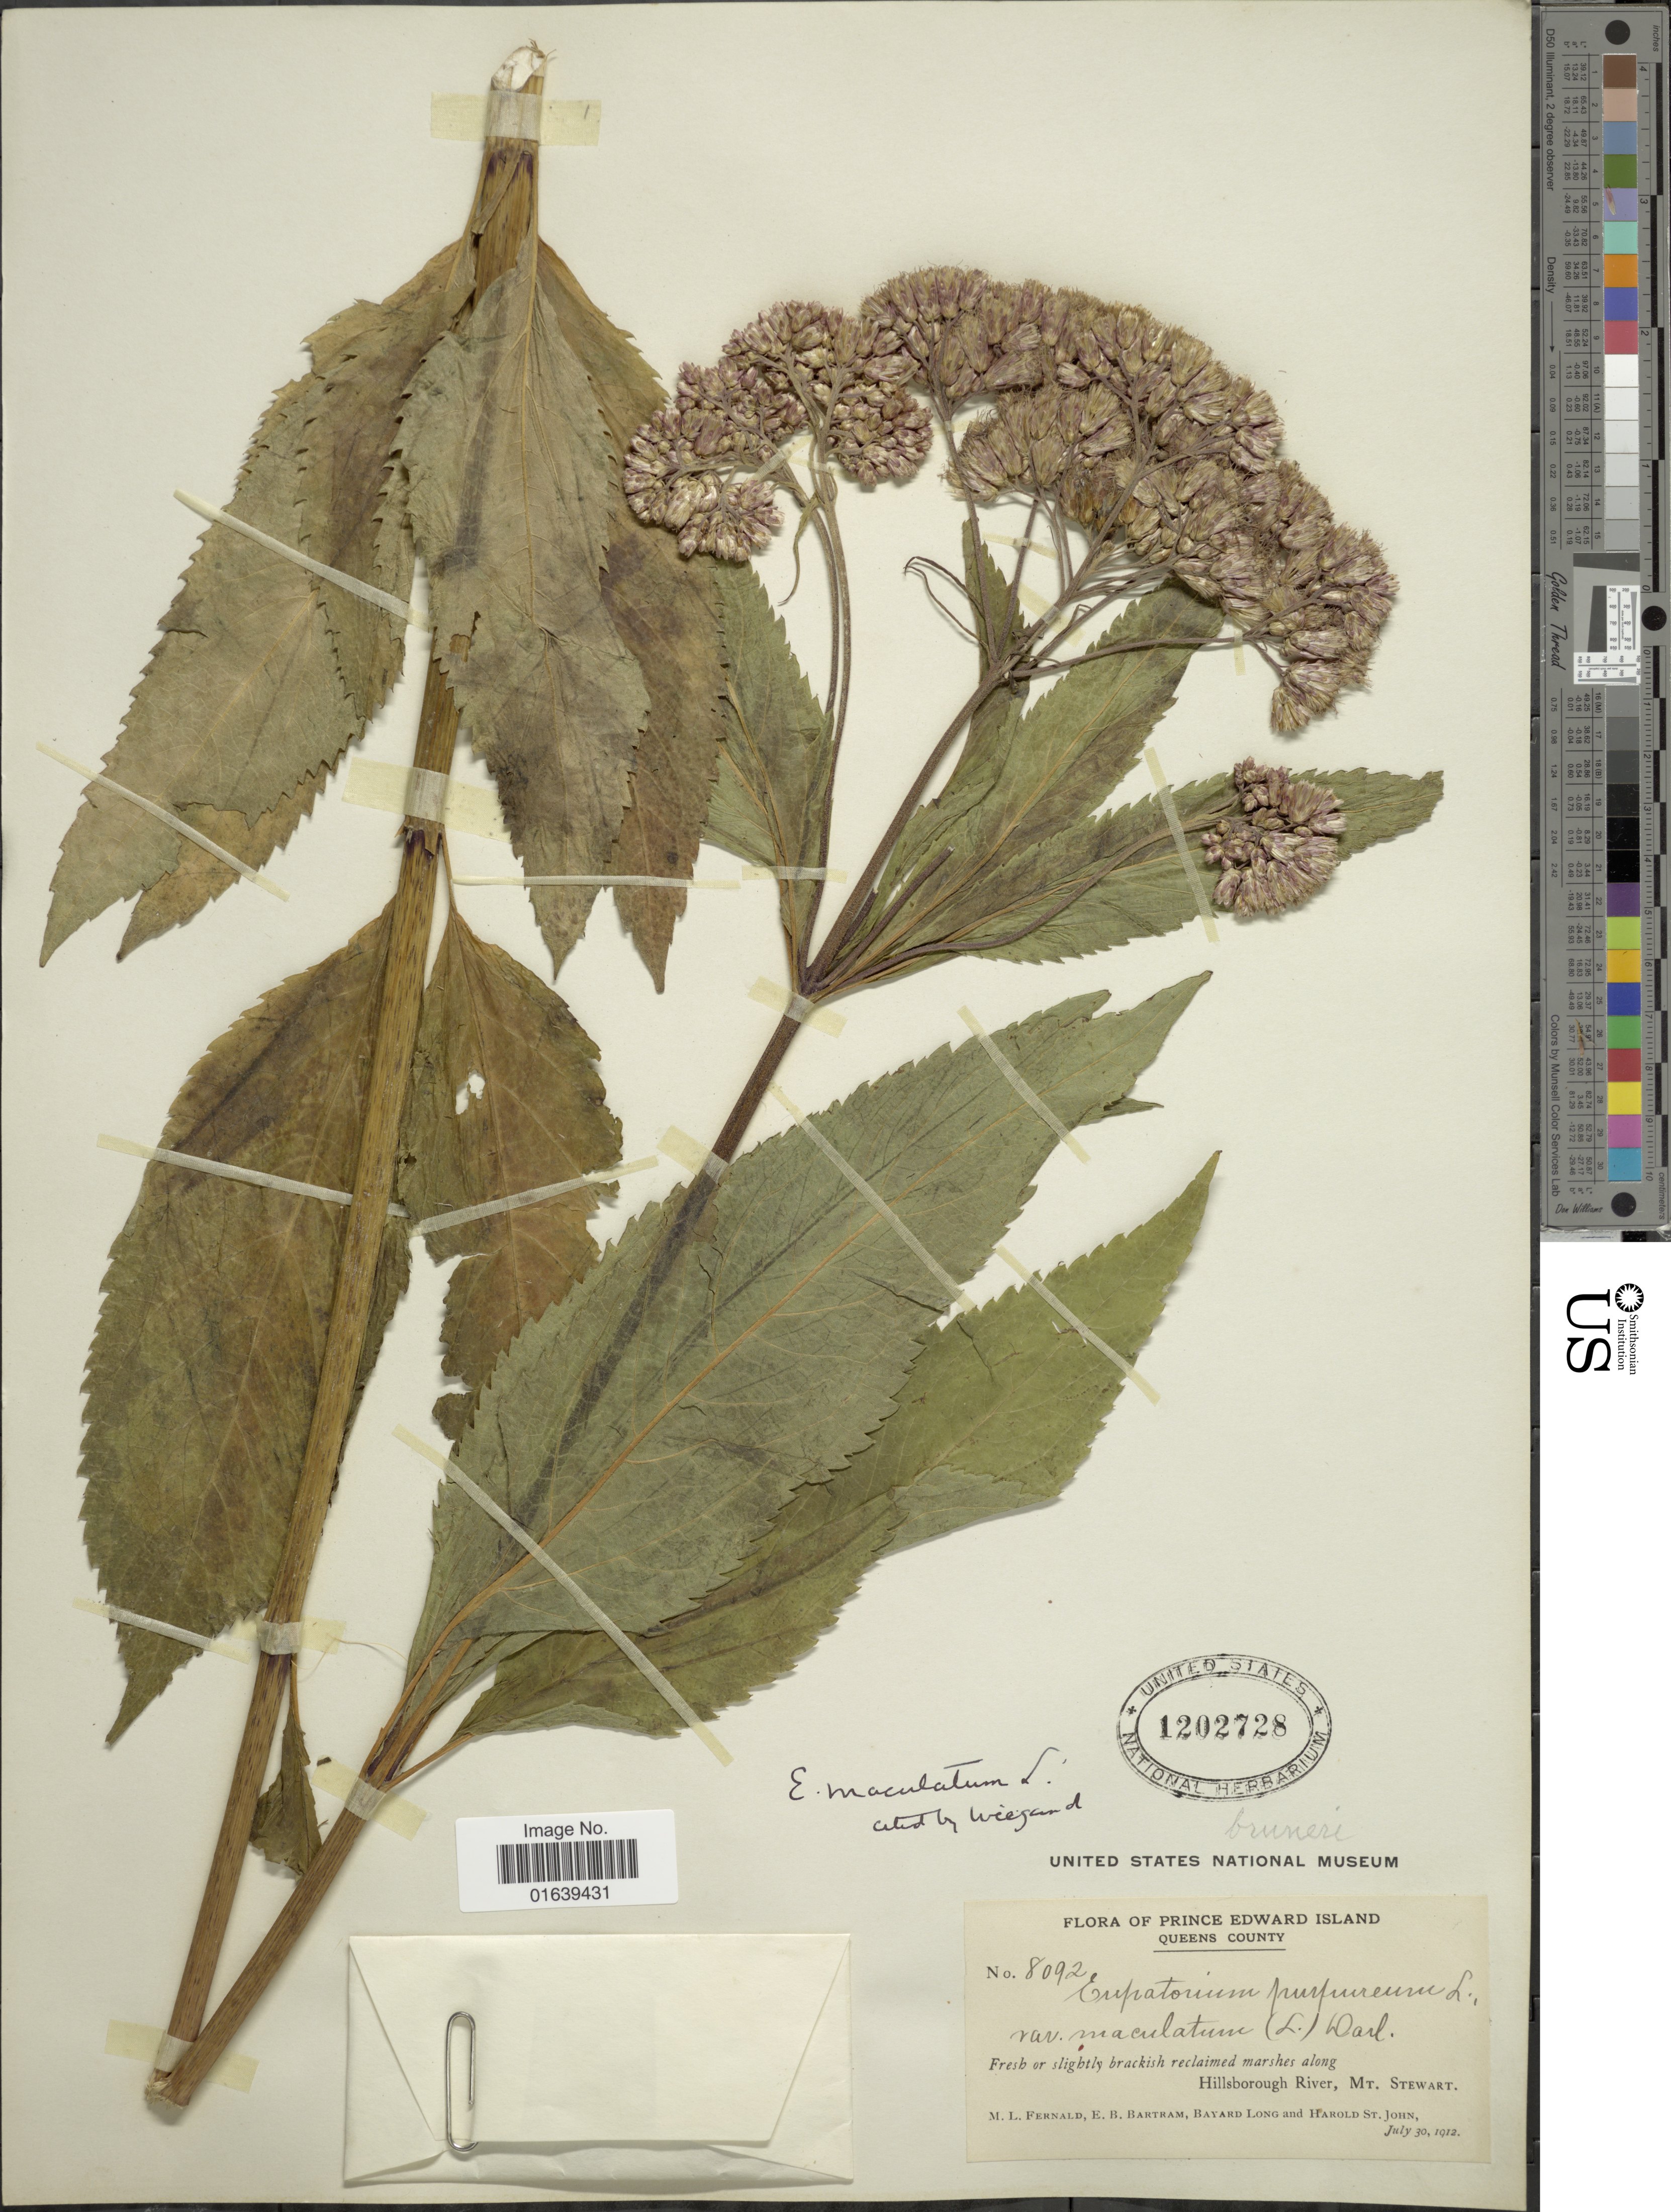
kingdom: Plantae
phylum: Tracheophyta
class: Magnoliopsida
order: Asterales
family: Asteraceae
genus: Eupatorium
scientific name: Eupatorium maculatum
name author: L.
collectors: M. L. Fernald, E. B. Bartram, B. Long & H. St. John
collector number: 8092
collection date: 1912-07-30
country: Canada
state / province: Prince Edward Island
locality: Prince Edward Island. Queens County. Hillsborough River, Mt. Stewart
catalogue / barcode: US 1202728